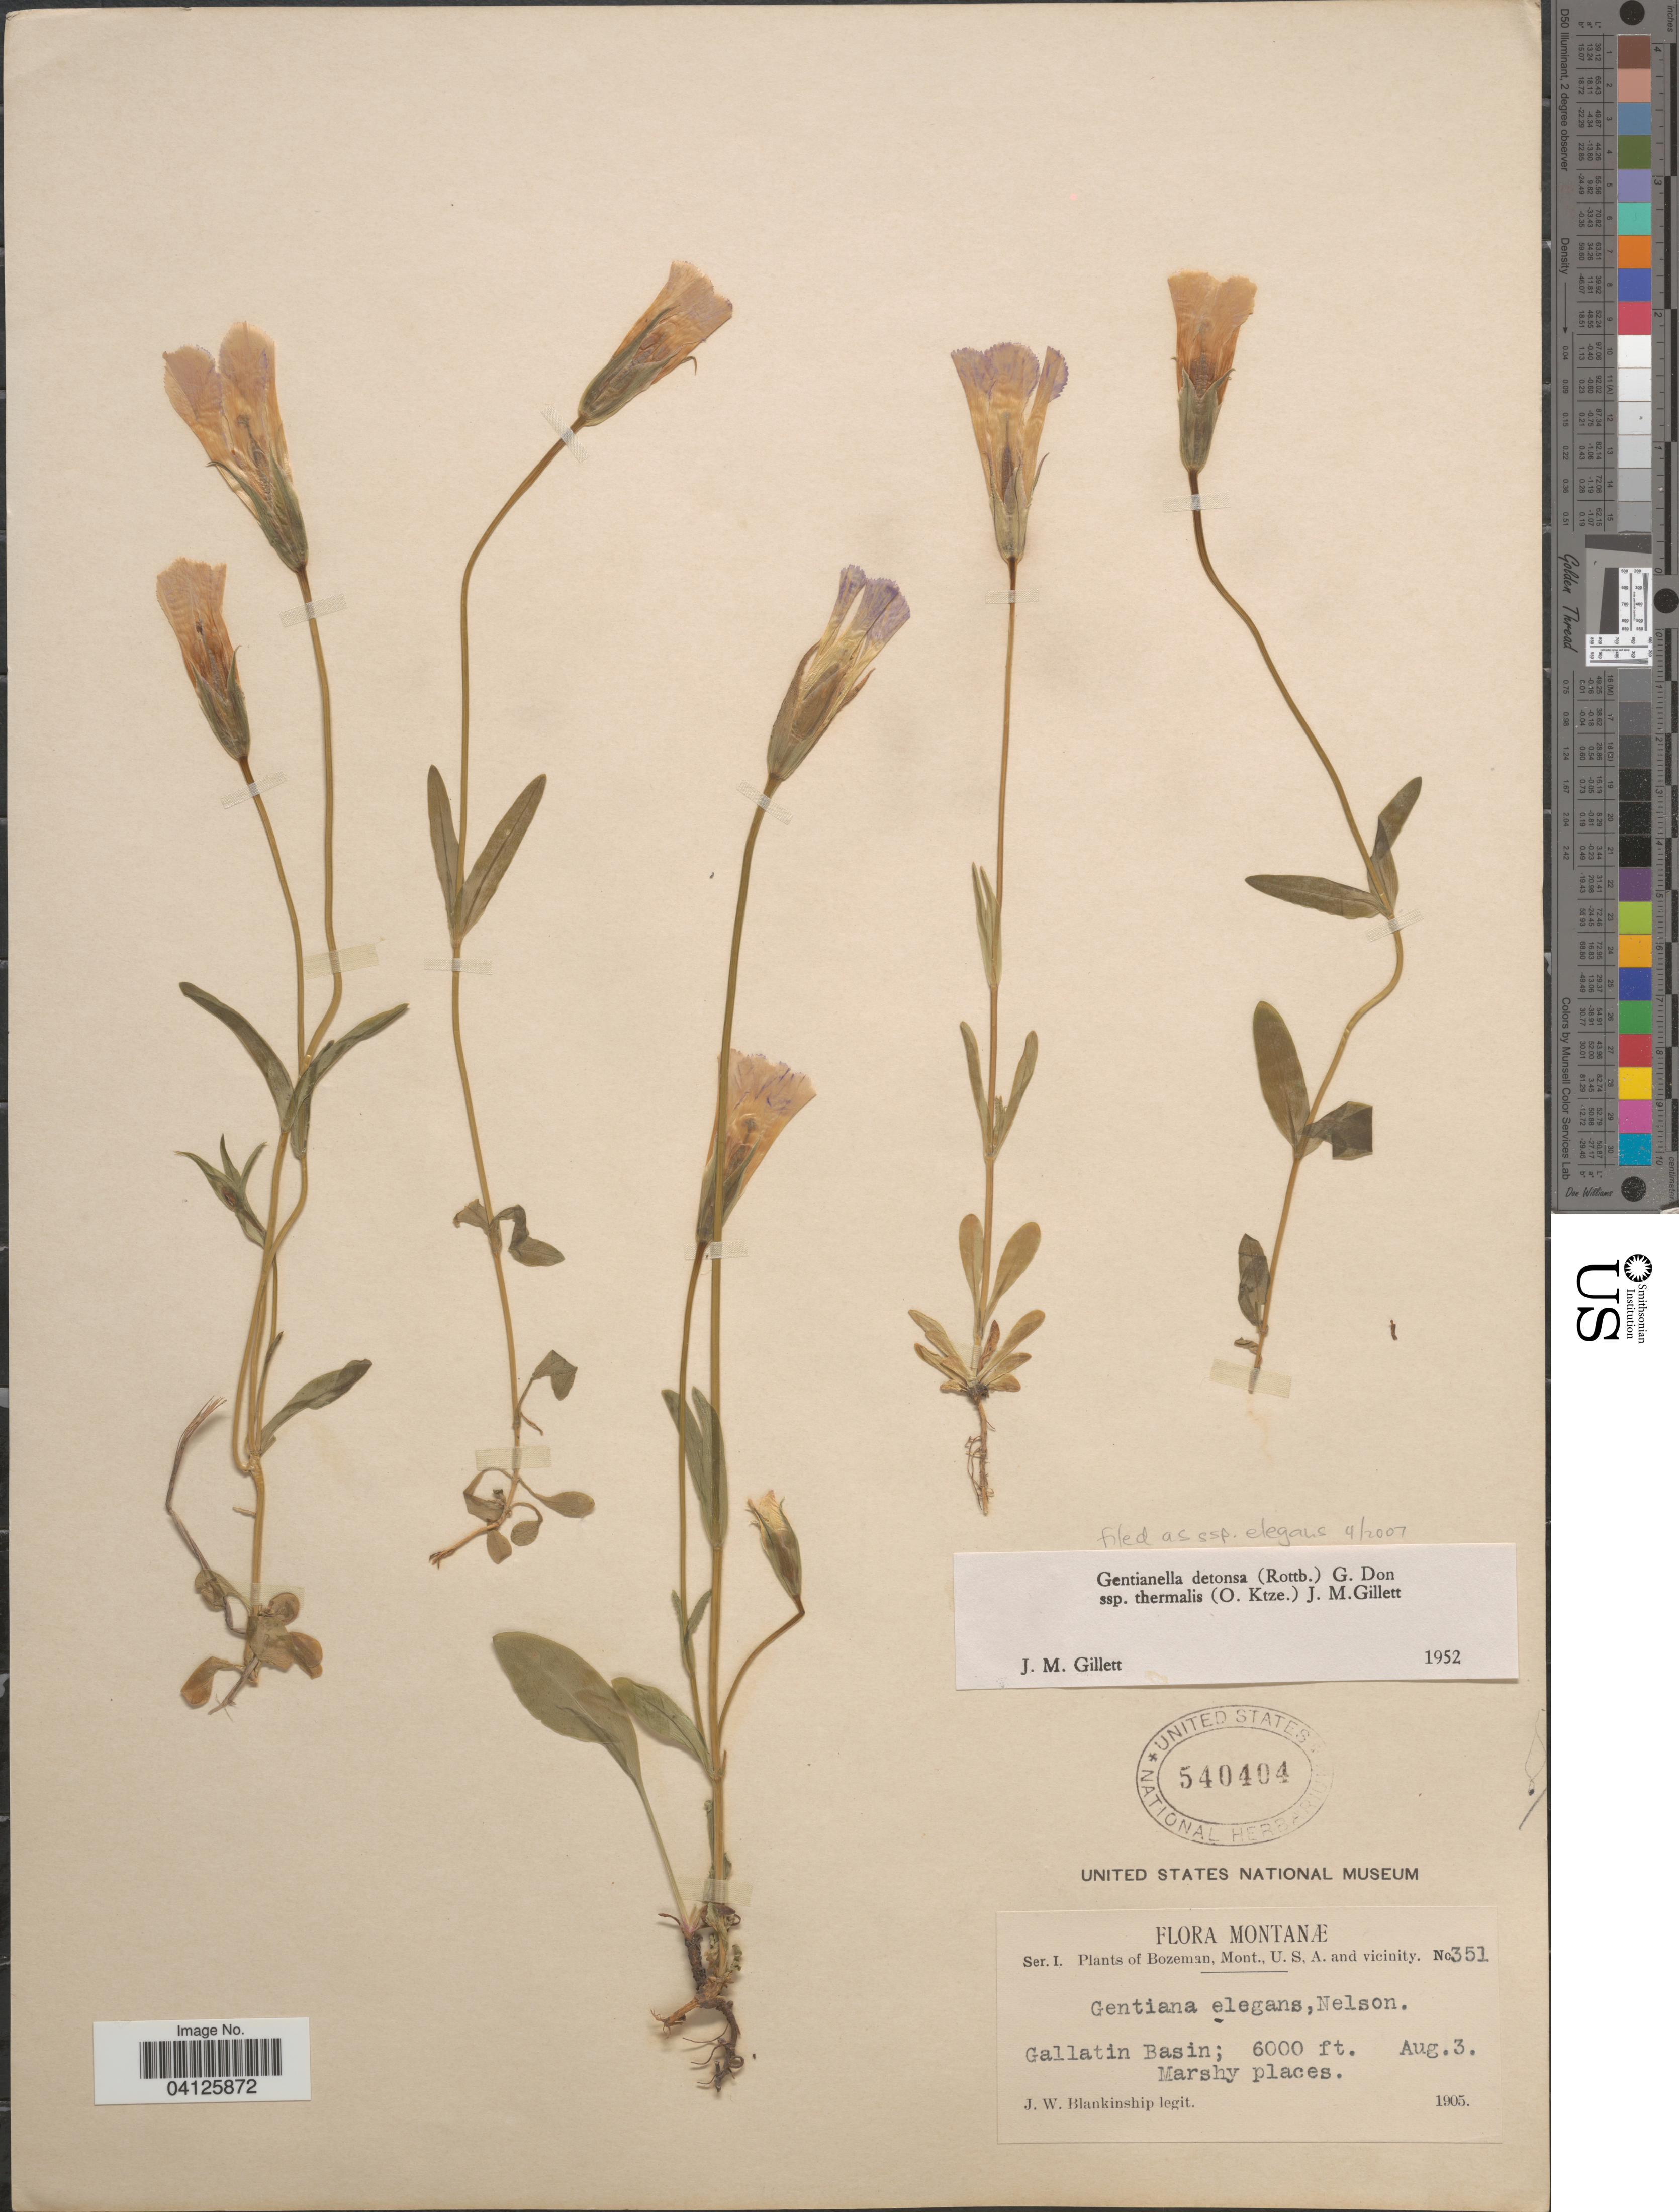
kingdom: Plantae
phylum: Tracheophyta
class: Magnoliopsida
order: Gentianales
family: Gentianaceae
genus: Gentianella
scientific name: Gentianella detonsa subsp. elegans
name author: (A. Gray) J.M. Gillett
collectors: J. W. Blankinship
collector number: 351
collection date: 1905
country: United States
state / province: Montana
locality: Bozeman, Mont., U.S.A. and vicinity. Gallatin Basin.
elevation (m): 1829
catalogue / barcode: US 540404